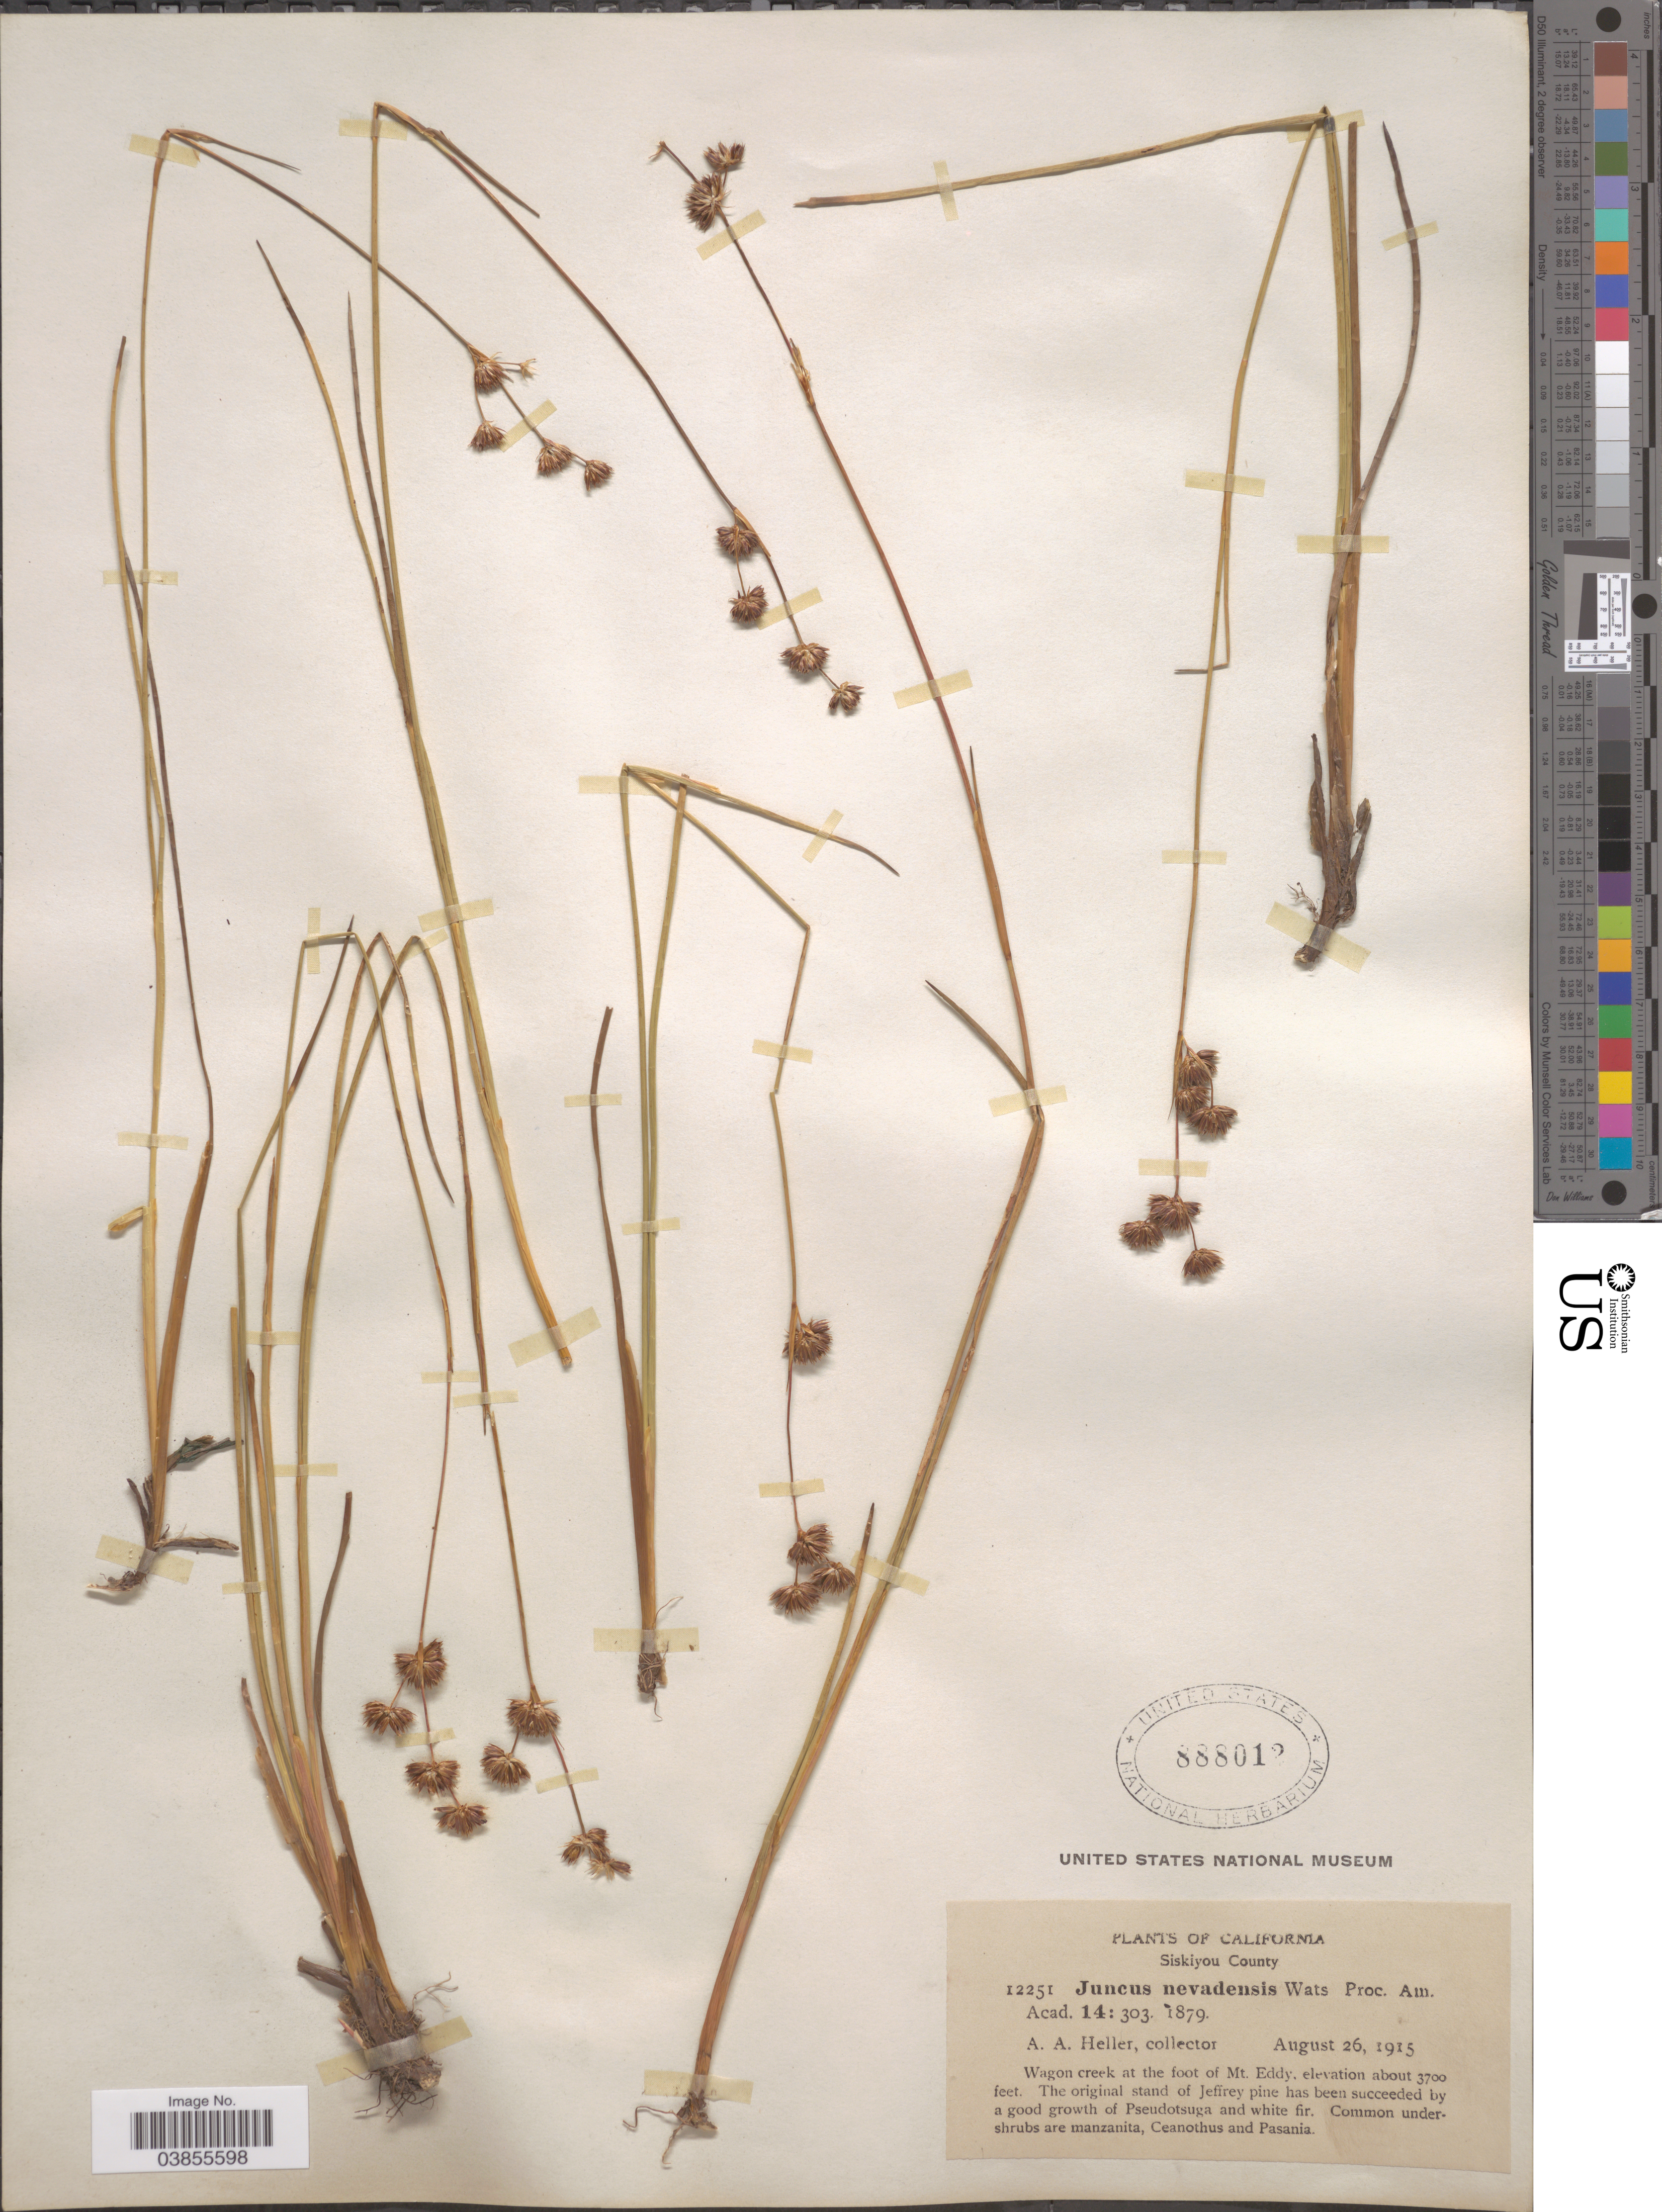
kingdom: Plantae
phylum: Tracheophyta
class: Liliopsida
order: Poales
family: Juncaceae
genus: Juncus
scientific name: Juncus nevadensis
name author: S. Watson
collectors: A. A. Heller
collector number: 12251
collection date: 1915-08-26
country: United States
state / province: California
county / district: Siskiyou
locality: Siskiyou County. Wagon creek at the foot of Mt. Eddy.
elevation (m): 1128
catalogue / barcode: US 888012